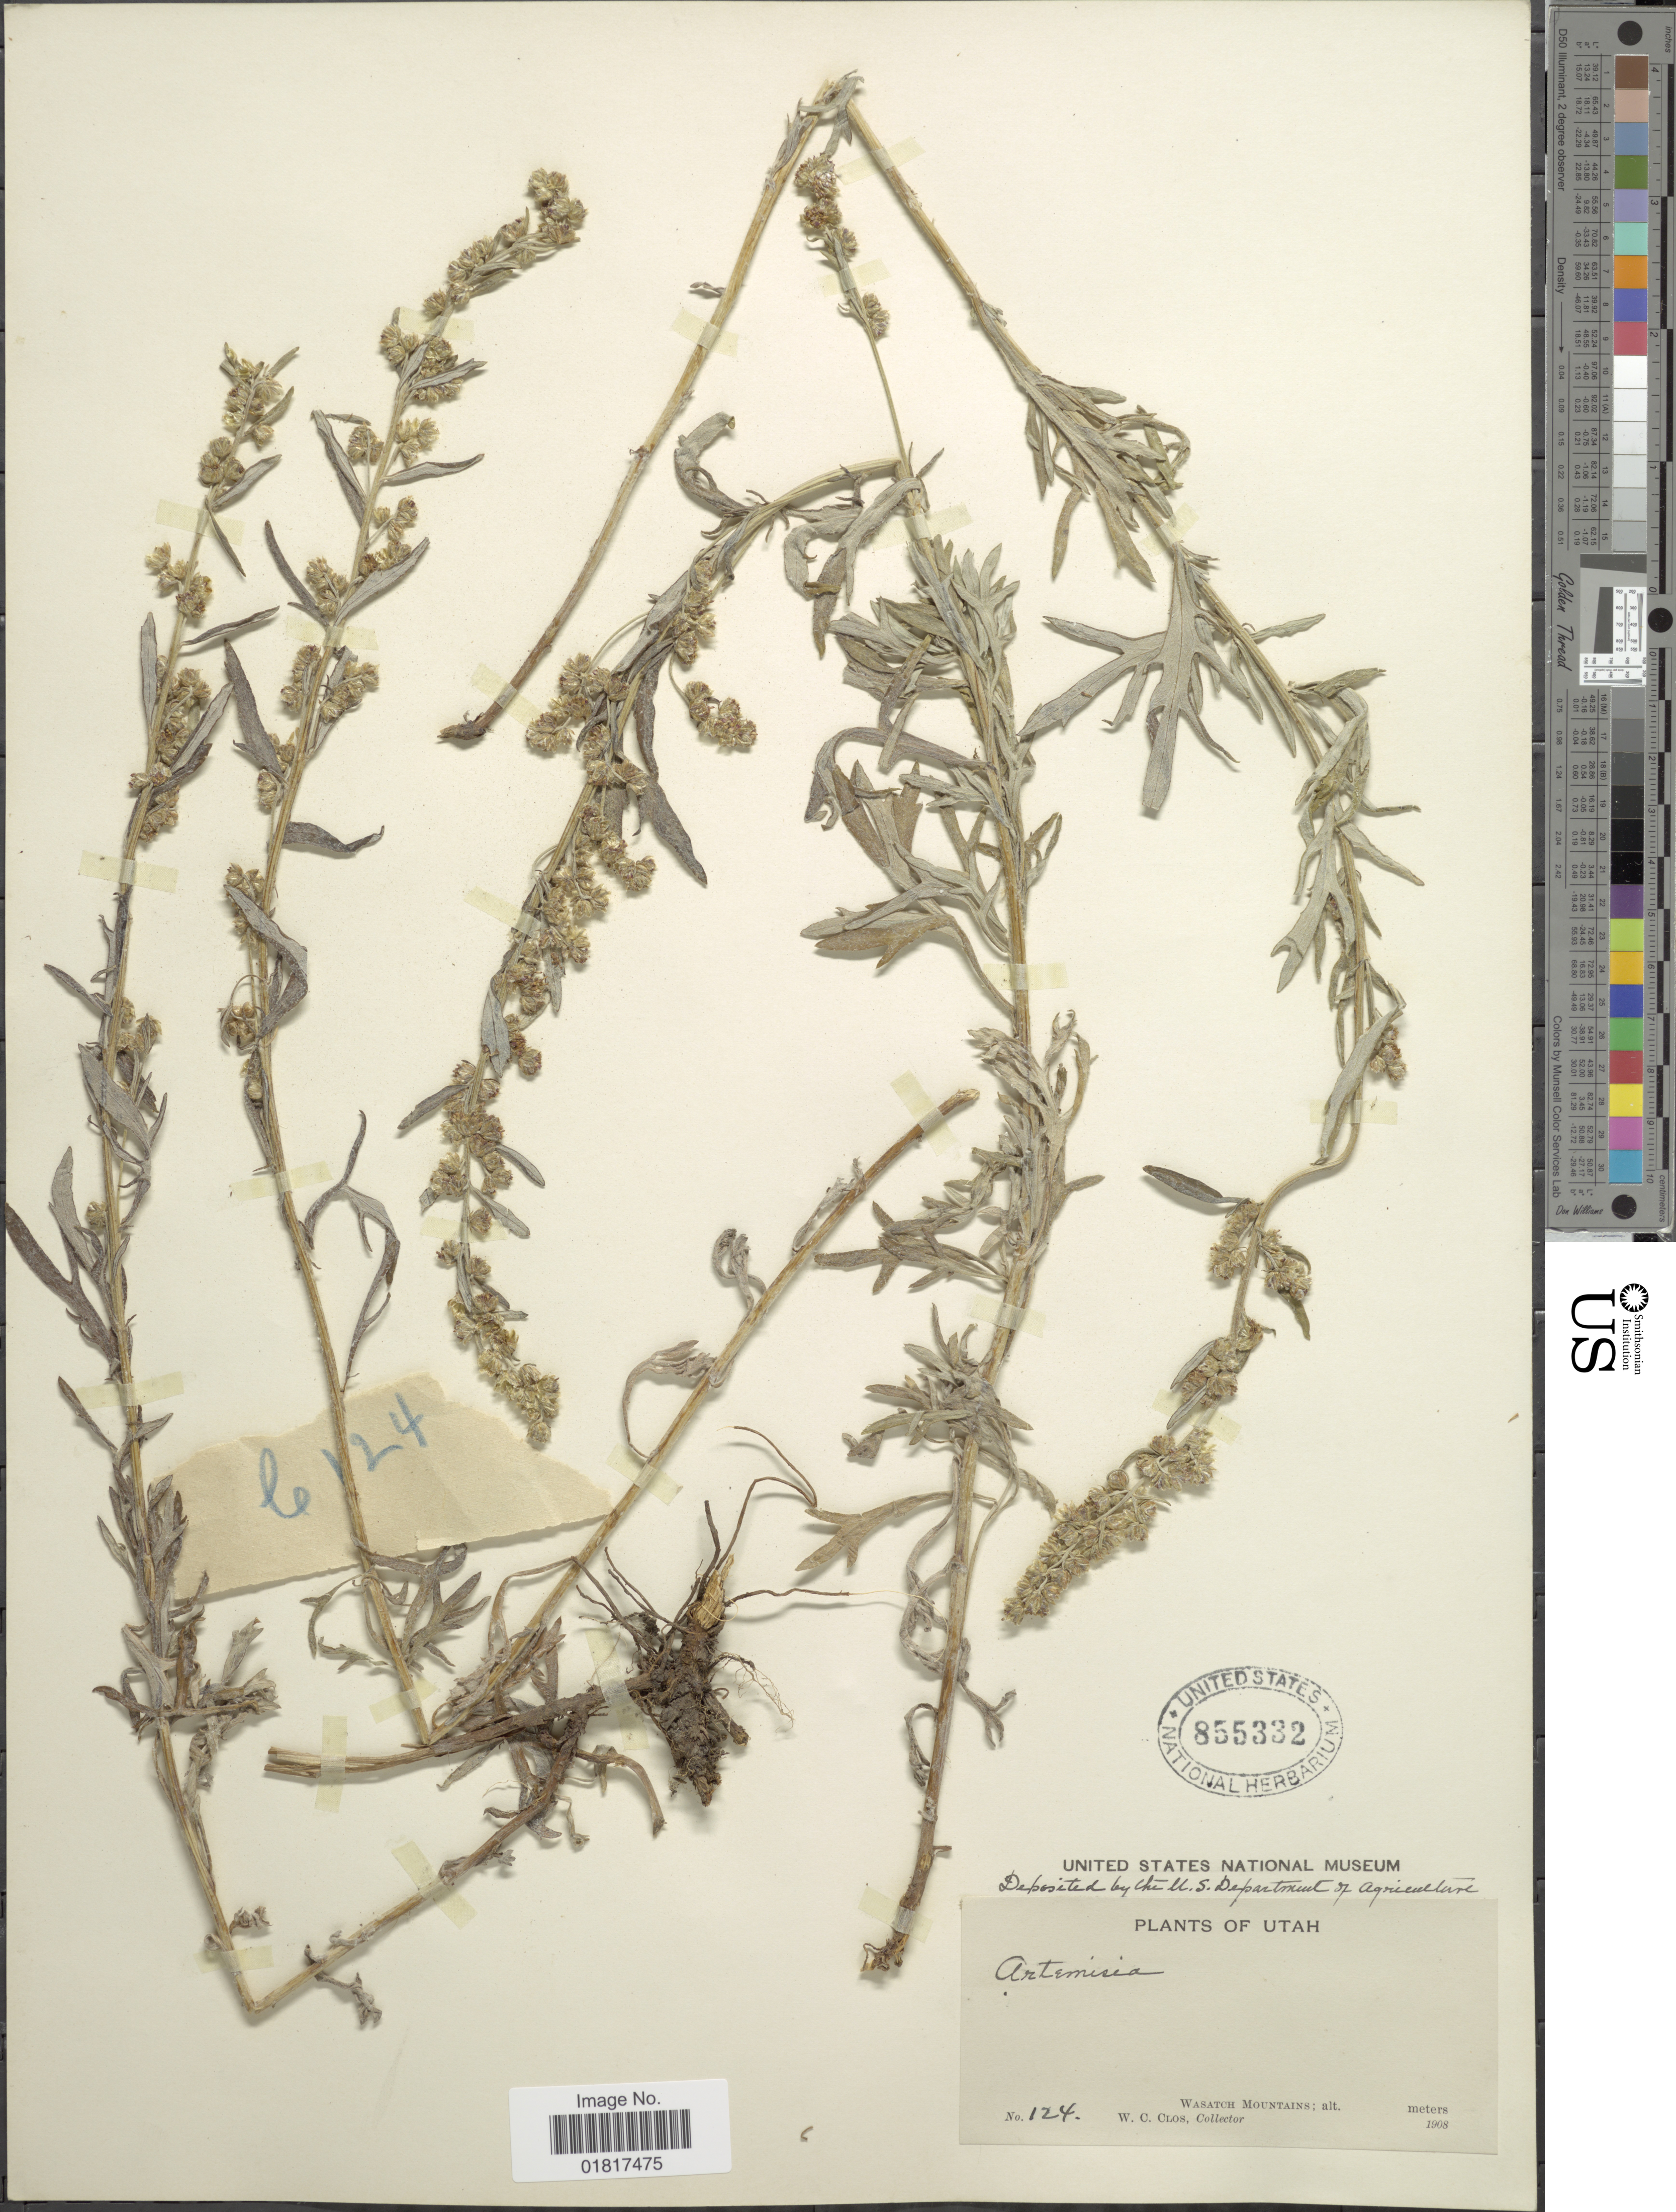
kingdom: Plantae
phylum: Tracheophyta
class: Magnoliopsida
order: Asterales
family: Asteraceae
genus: Artemisia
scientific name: Artemisia sp.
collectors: W. C. Clos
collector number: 124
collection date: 1908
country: United States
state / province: Utah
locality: Wasatch Mountains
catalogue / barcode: US 855332